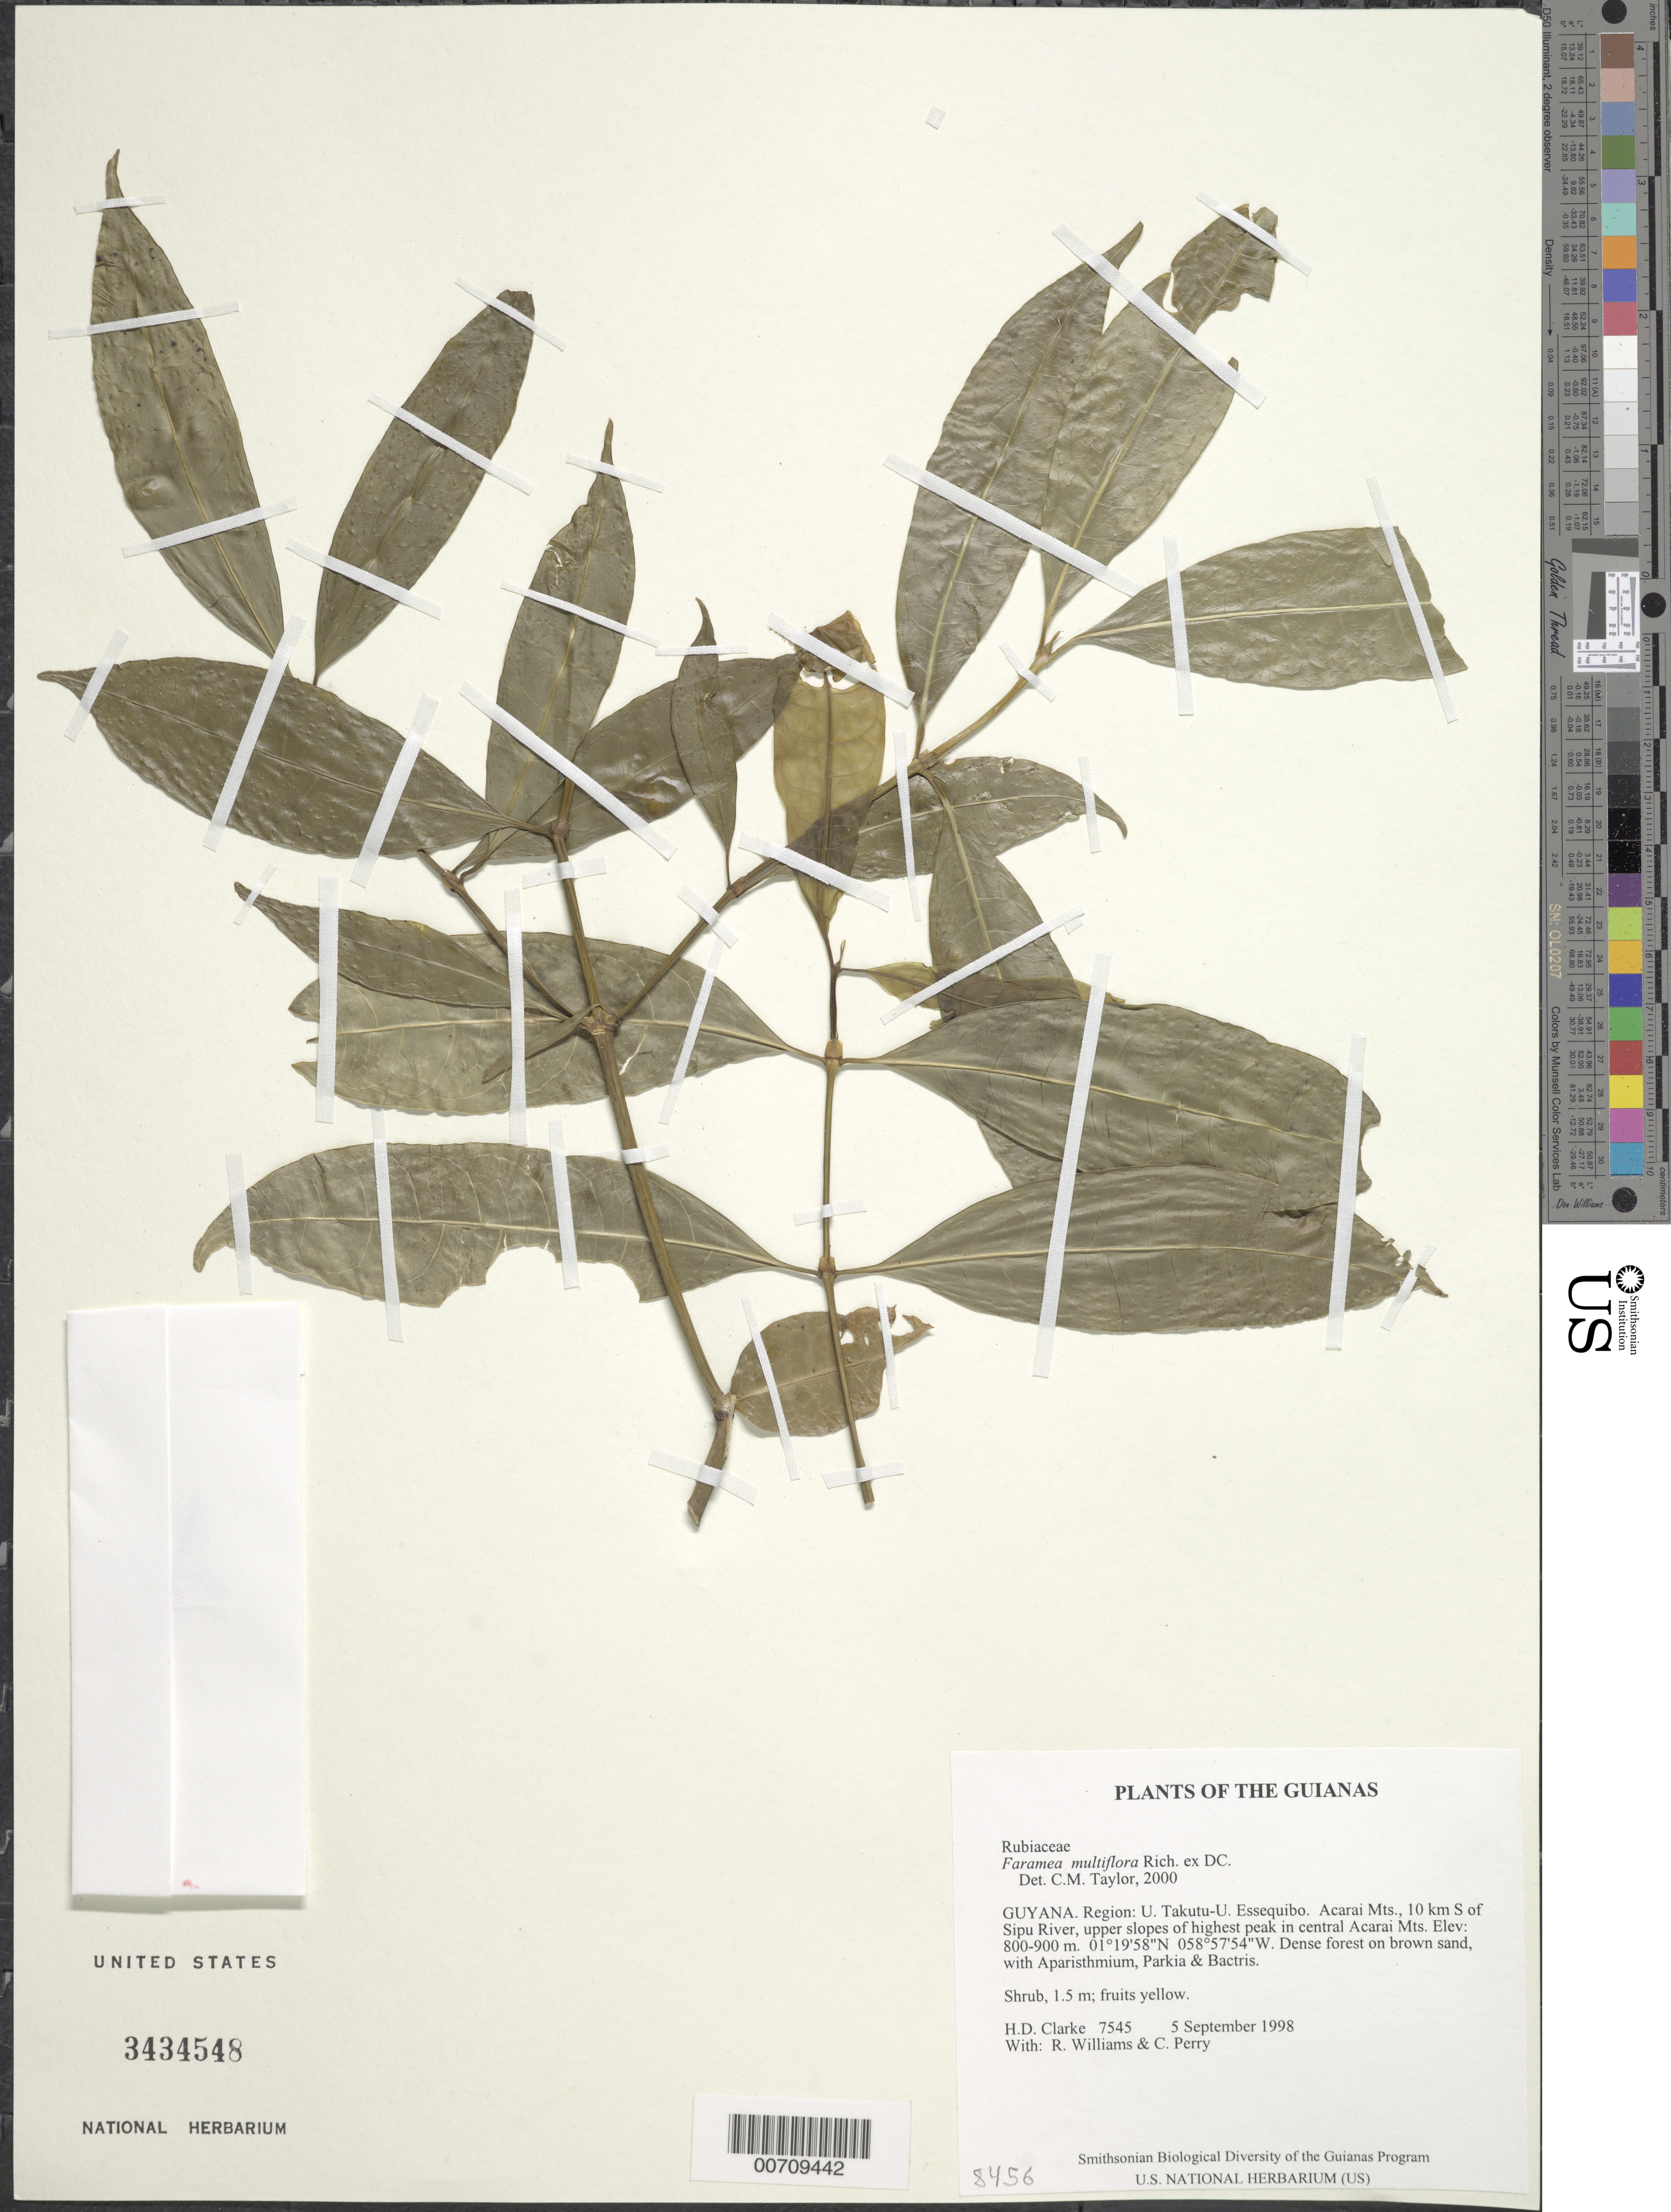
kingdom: Plantae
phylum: Tracheophyta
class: Magnoliopsida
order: Gentianales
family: Rubiaceae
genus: Faramea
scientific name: Faramea multiflora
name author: A. Rich. ex DC.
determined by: Taylor, Charlotte M.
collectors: H. D. Clarke, R. Williams & C. Perry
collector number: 7545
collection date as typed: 5 September 1998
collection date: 1998-09-05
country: Guyana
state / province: U. Takutu-U. Essequibo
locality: Acarai Mts., 10 km S of Sipu River, upper slopes of highest peak in central Acarai Mts.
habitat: Dense forest on brown sand, with Aparisthmium, Parkia & Bactris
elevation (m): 800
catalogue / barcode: US 3434548